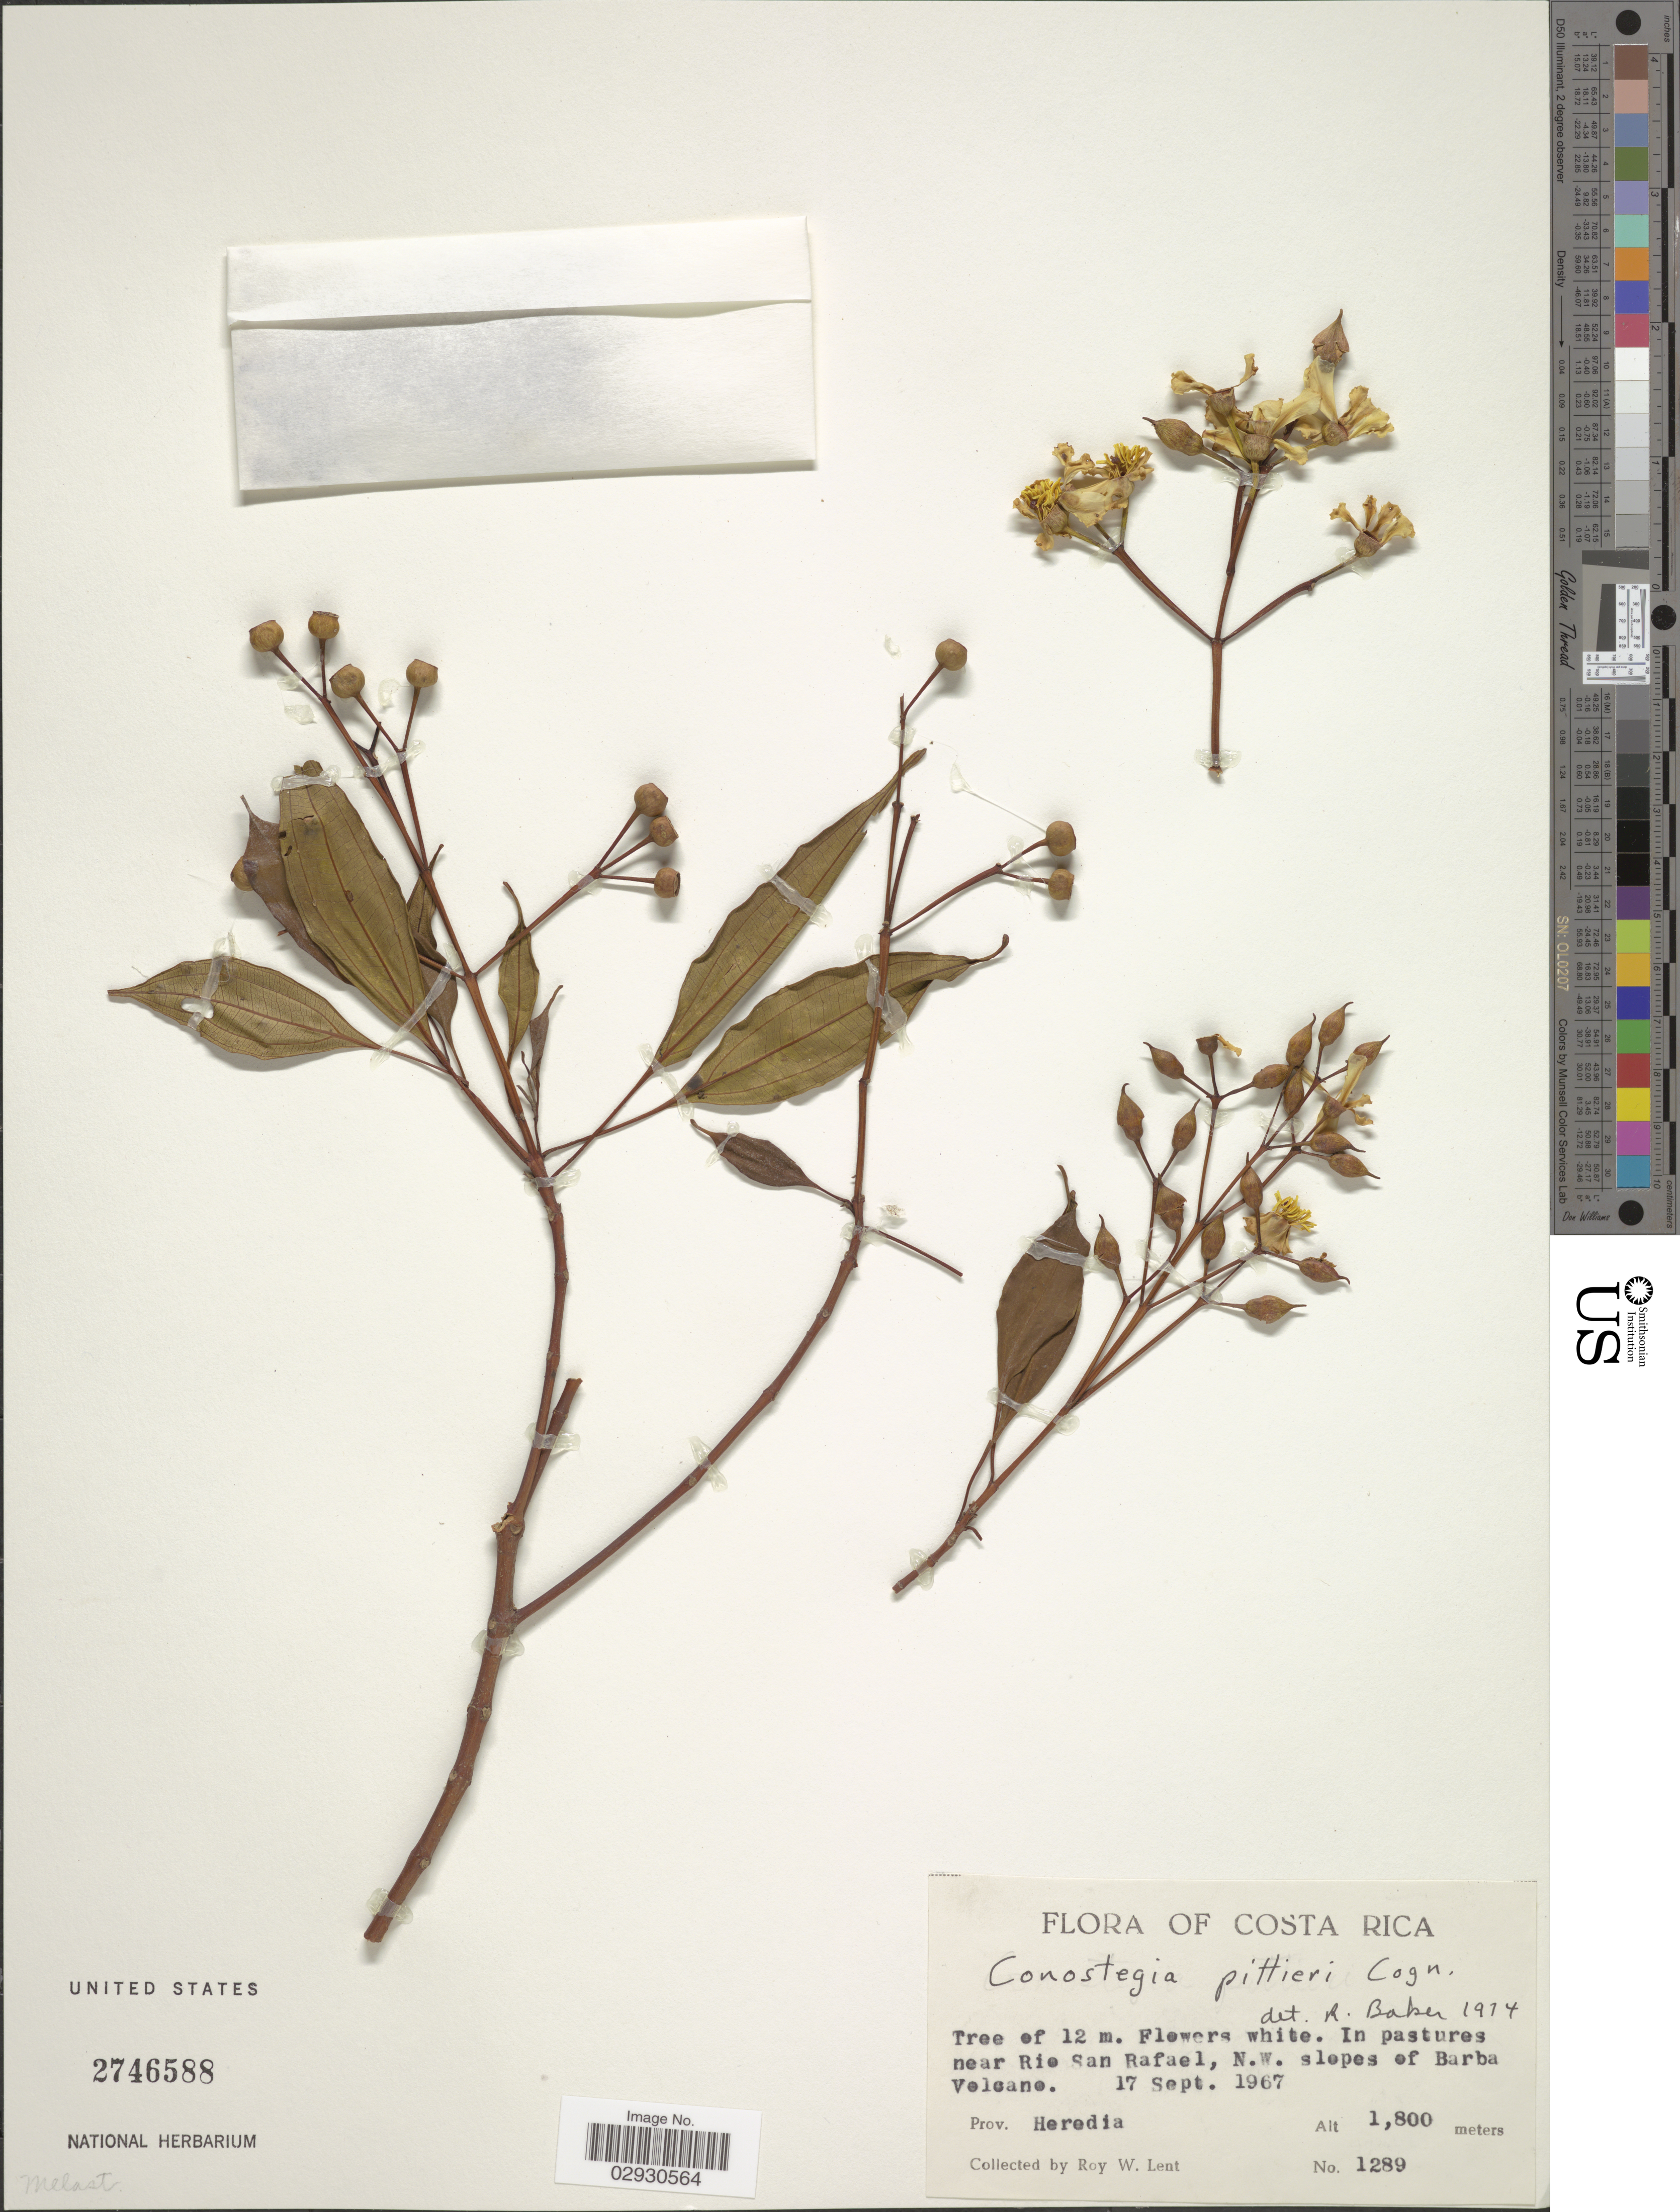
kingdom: Plantae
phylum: Tracheophyta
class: Magnoliopsida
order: Myrtales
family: Melastomataceae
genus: Conostegia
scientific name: Conostegia pittieri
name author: Cogn.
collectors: R. W. Lent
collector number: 1289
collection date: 1967-09-17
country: Costa Rica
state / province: Heredia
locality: In pastures near Rio San Rafael, N.W. slopes of Barba Volcano.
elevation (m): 1800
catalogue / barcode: US 2746588